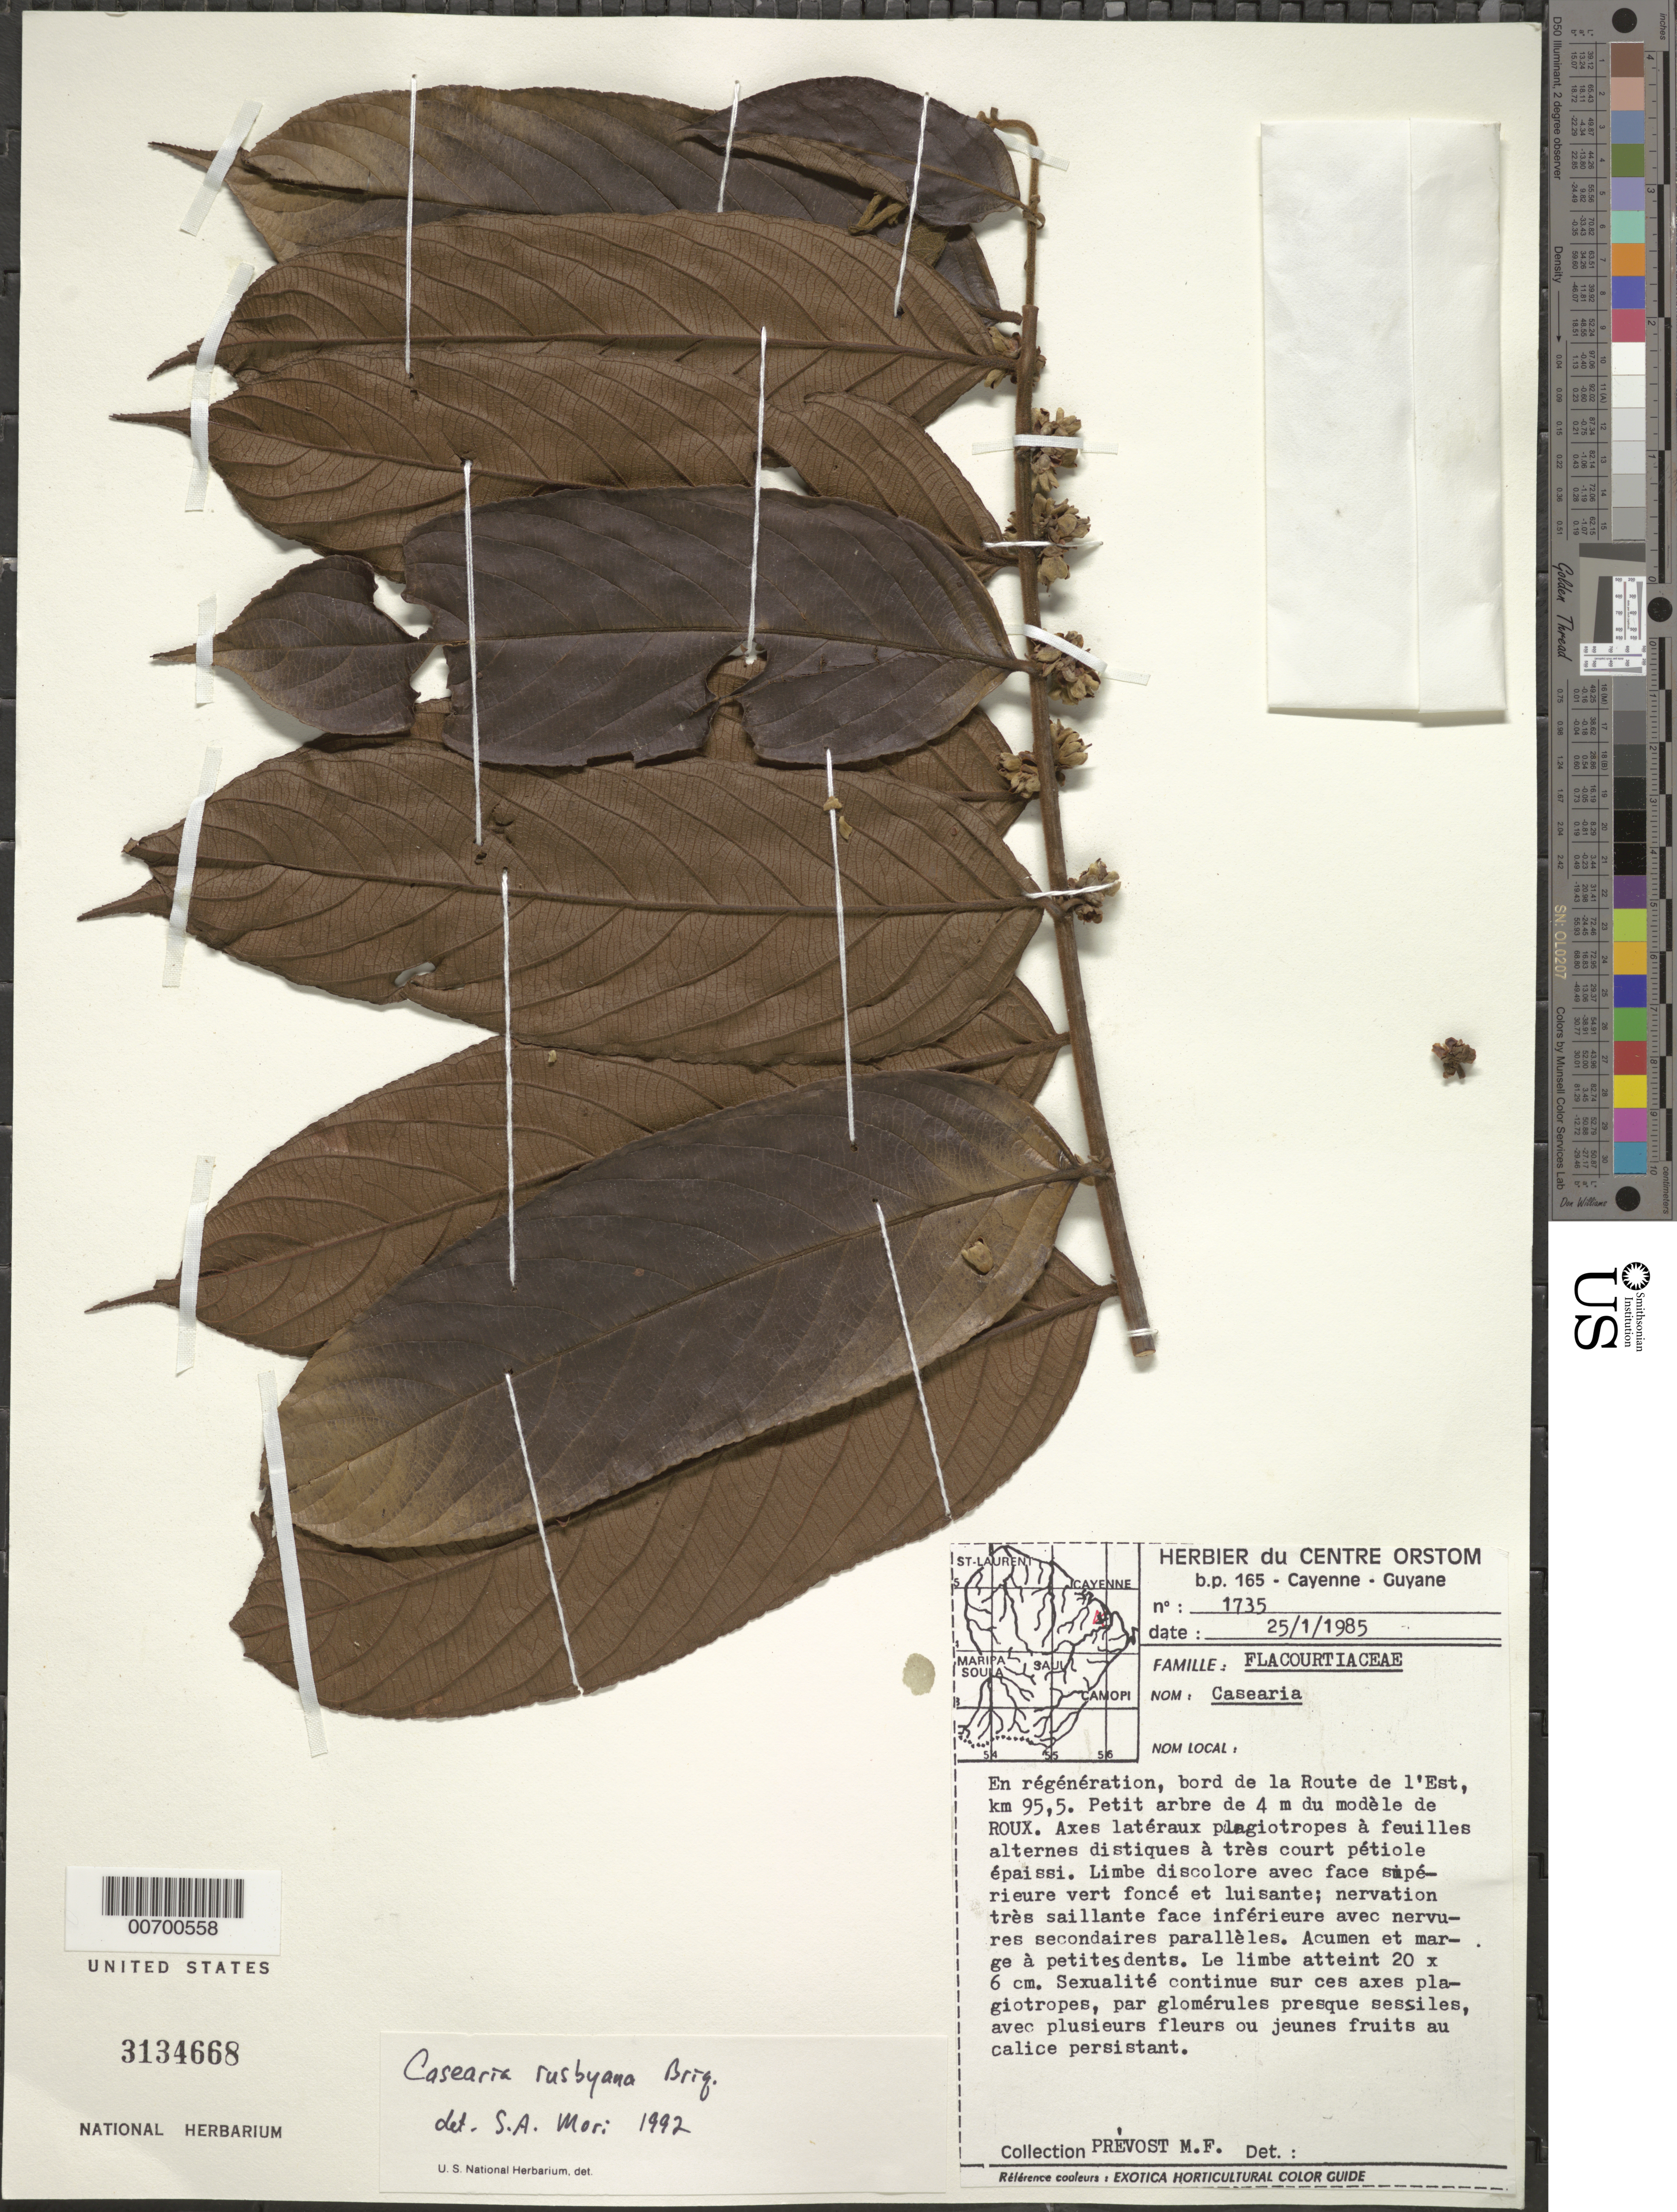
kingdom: Plantae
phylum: Tracheophyta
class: Magnoliopsida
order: Malpighiales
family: Salicaceae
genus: Casearia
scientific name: Casearia rusbyana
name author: Briq.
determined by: Mori, Scott A.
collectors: M.-F. Prévost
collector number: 1735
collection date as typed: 25-Jan-85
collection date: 1985-01-25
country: French Guiana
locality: Route de l'Est, km 95.5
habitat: Roadside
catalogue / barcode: US 3134668